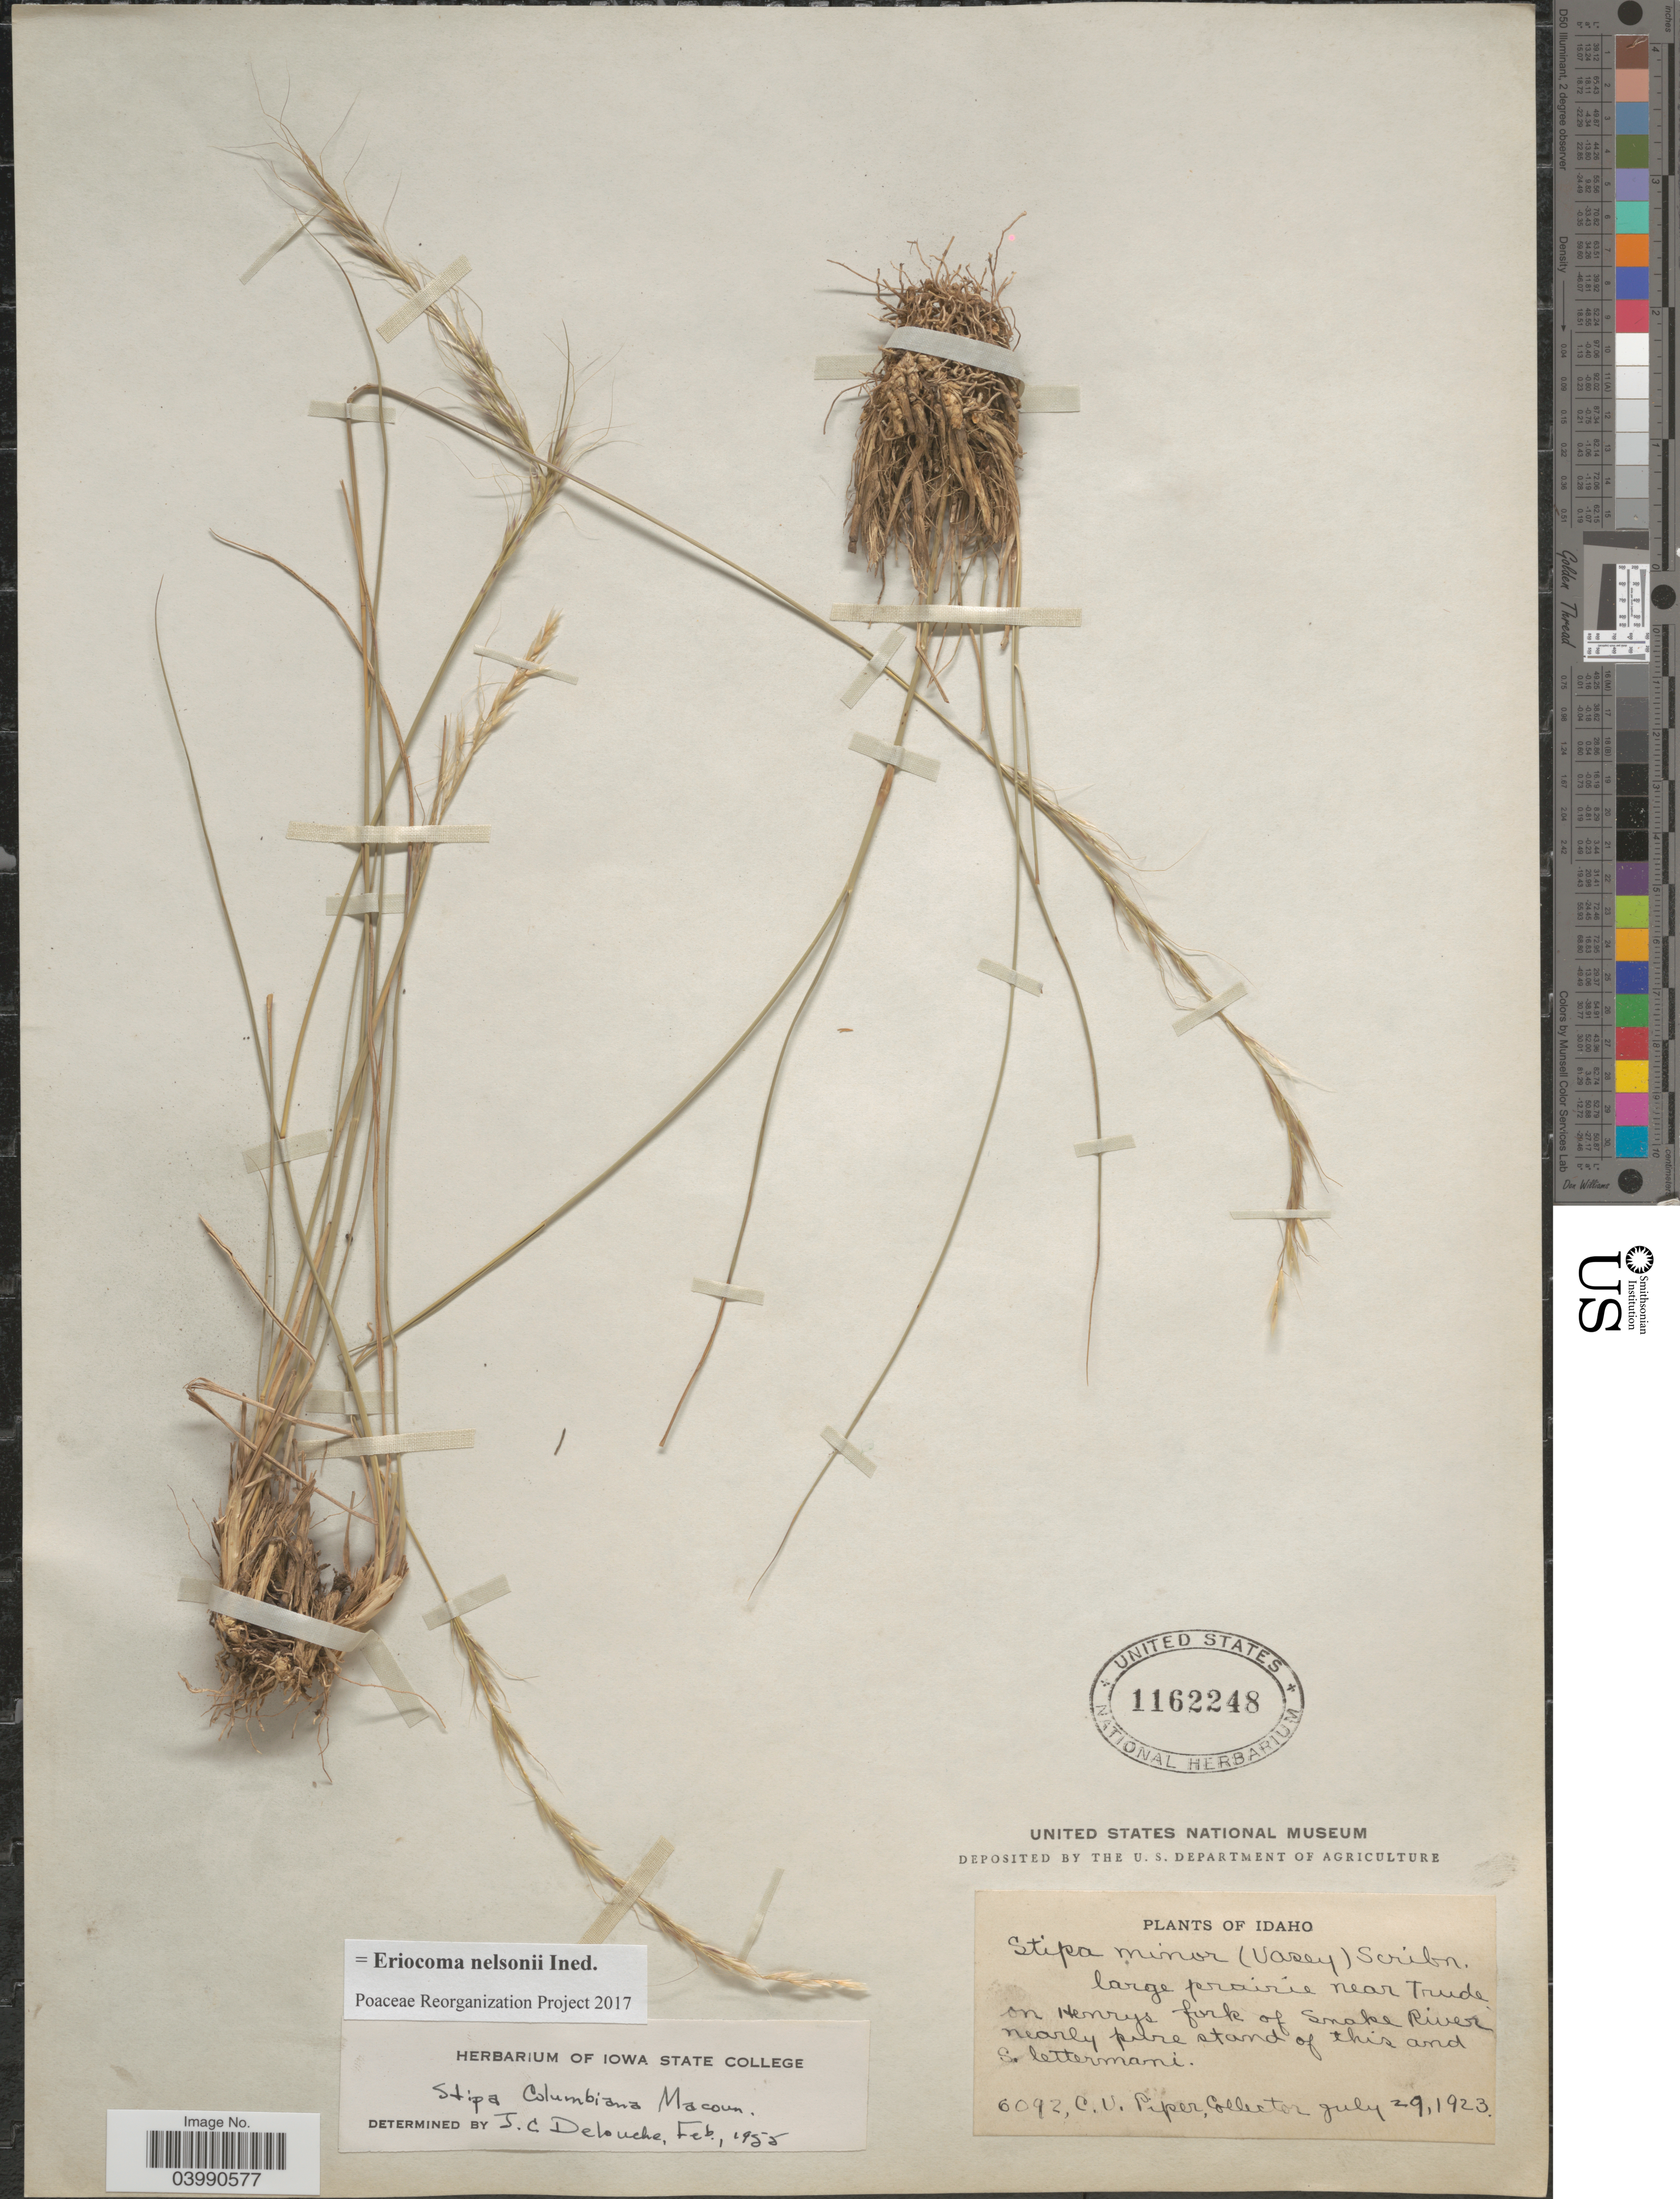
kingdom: Plantae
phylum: Tracheophyta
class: Liliopsida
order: Poales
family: Poaceae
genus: Eriocoma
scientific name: Eriocoma nelsonii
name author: (Scribn.) Romasch.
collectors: C. V. Piper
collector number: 6092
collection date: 1923-07-29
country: United States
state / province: Idaho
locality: Near Trude on Henrys fork of Snake River.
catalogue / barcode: US 1162248